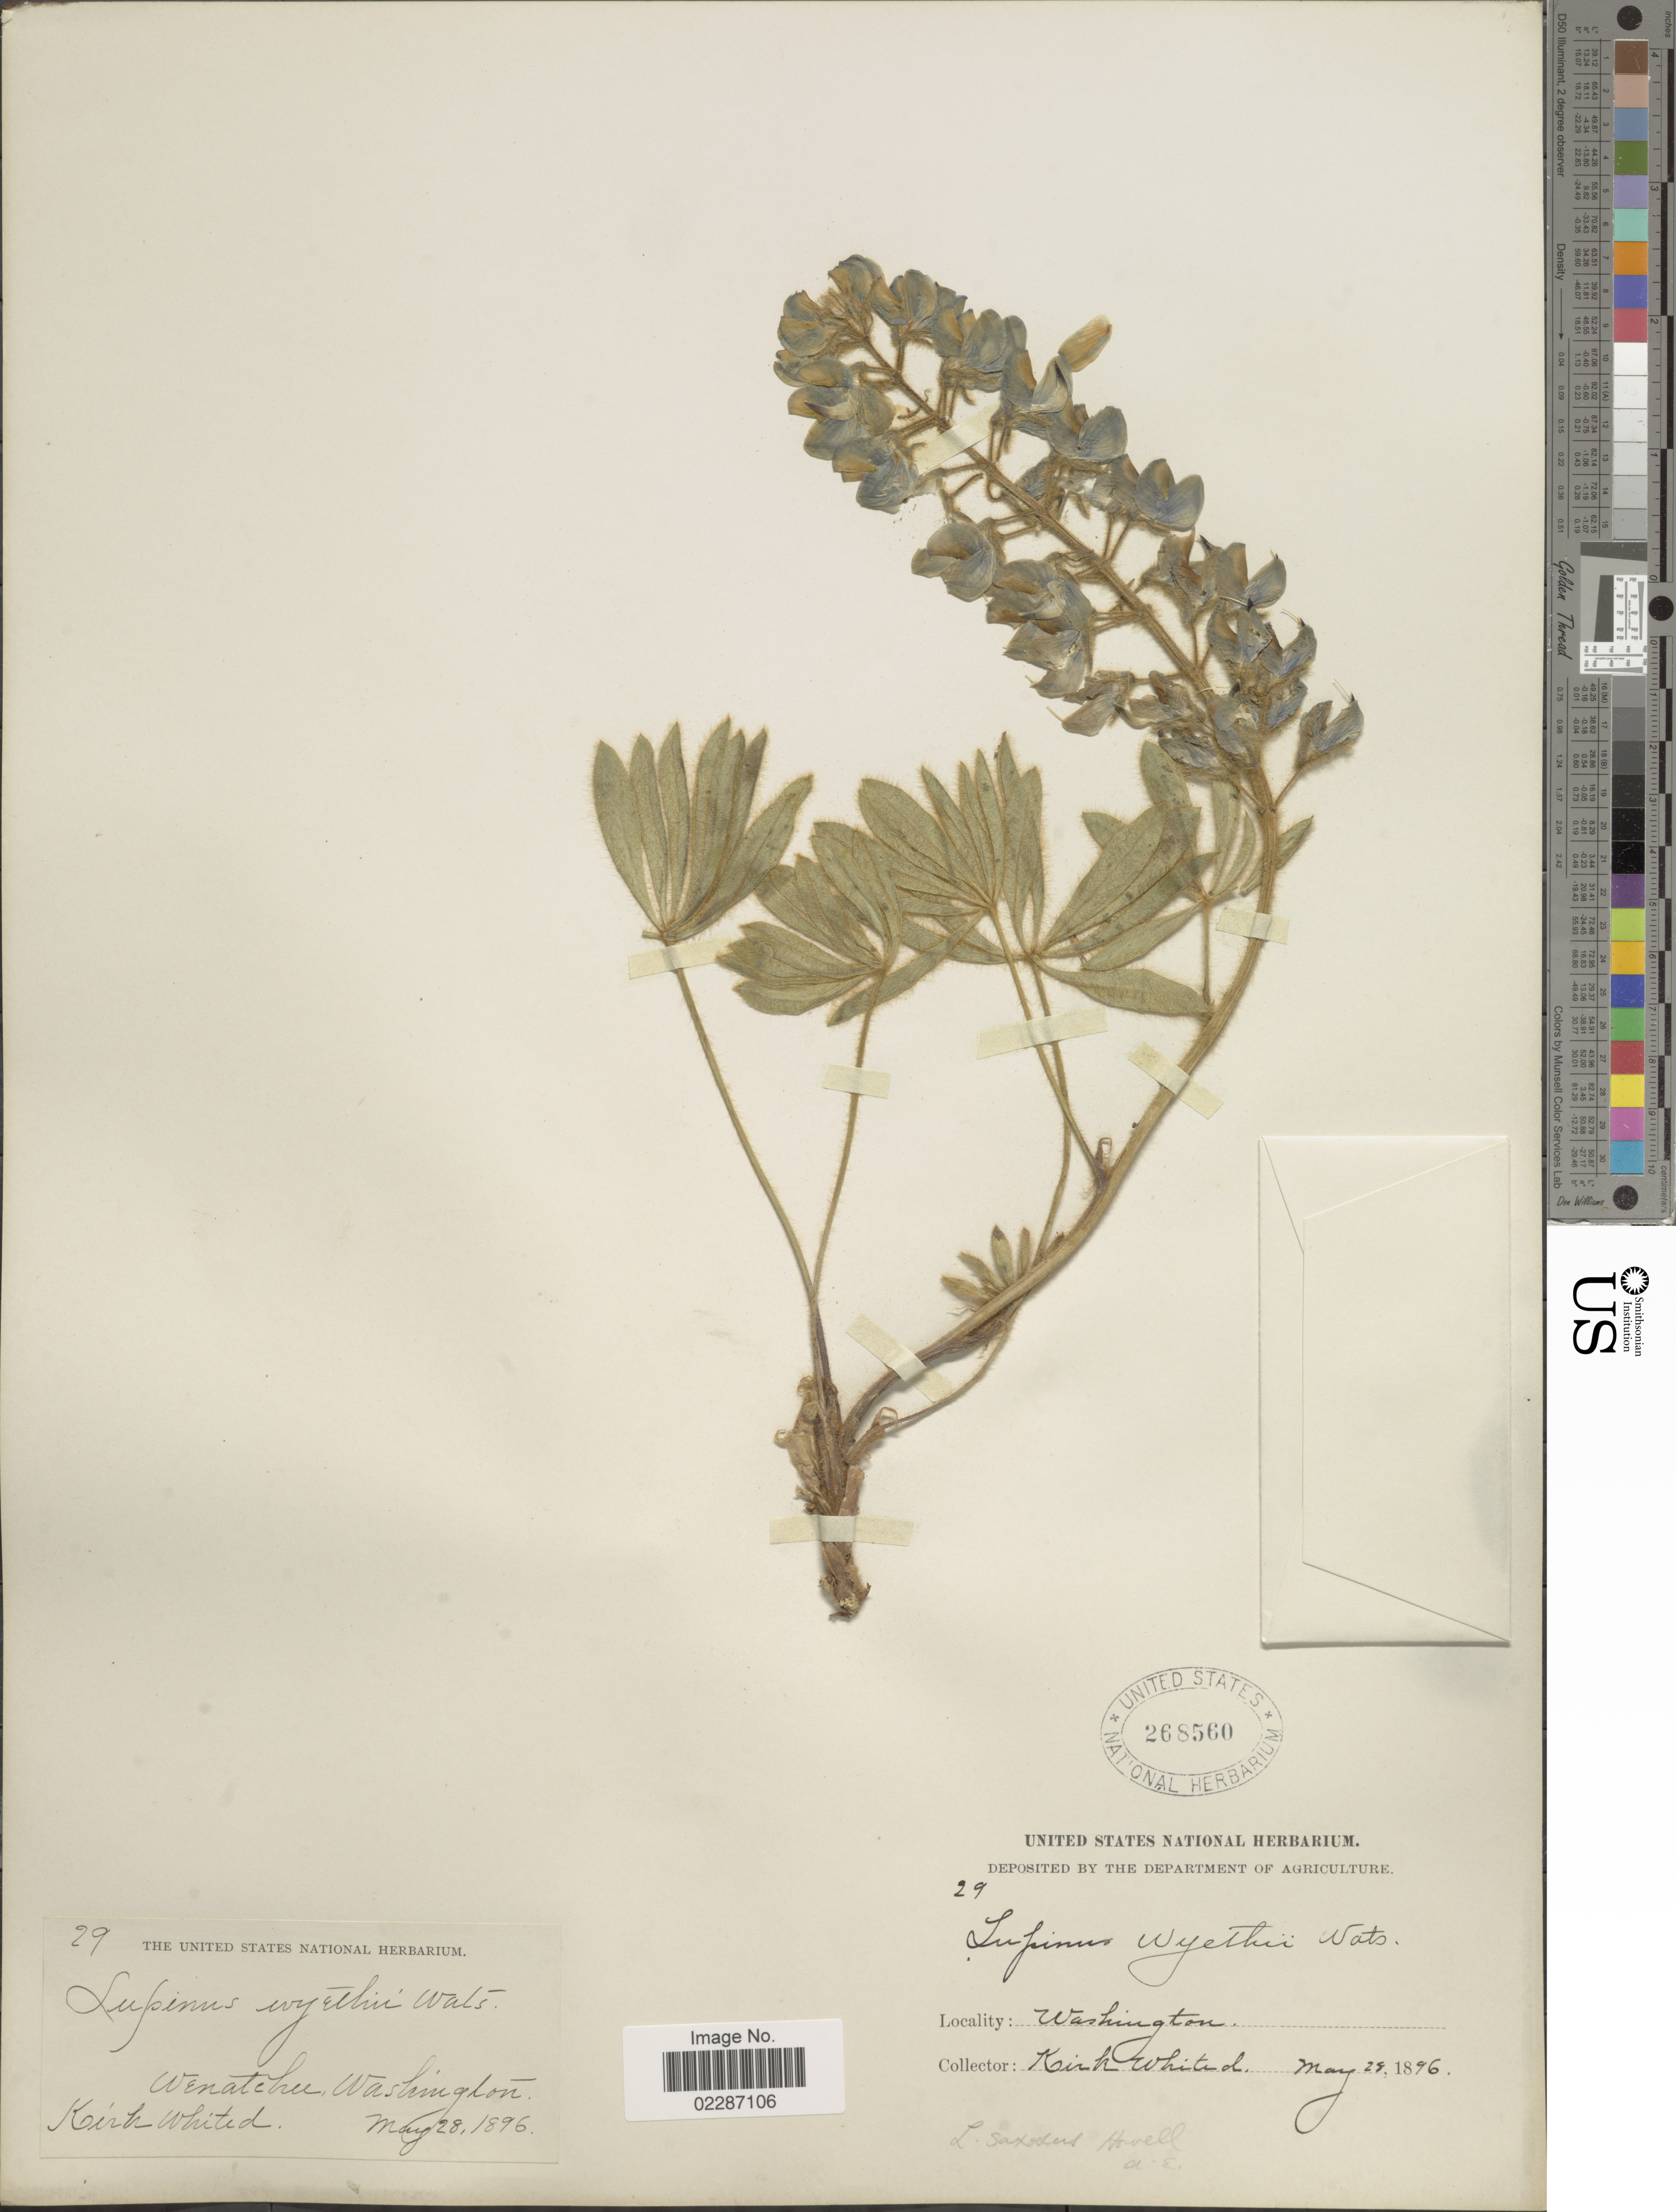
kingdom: Plantae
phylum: Tracheophyta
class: Magnoliopsida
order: Fabales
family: Fabaceae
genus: Lupinus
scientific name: Lupinus saxosus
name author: Howell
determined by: Strong, Mark T., (BOT), Smithsonian Institution - National Museum of Natural History (UNITED STATES)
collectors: K. Whited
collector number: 29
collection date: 1896-05-28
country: United States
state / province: Washington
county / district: Chelan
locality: Wenatchee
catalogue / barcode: US 268560